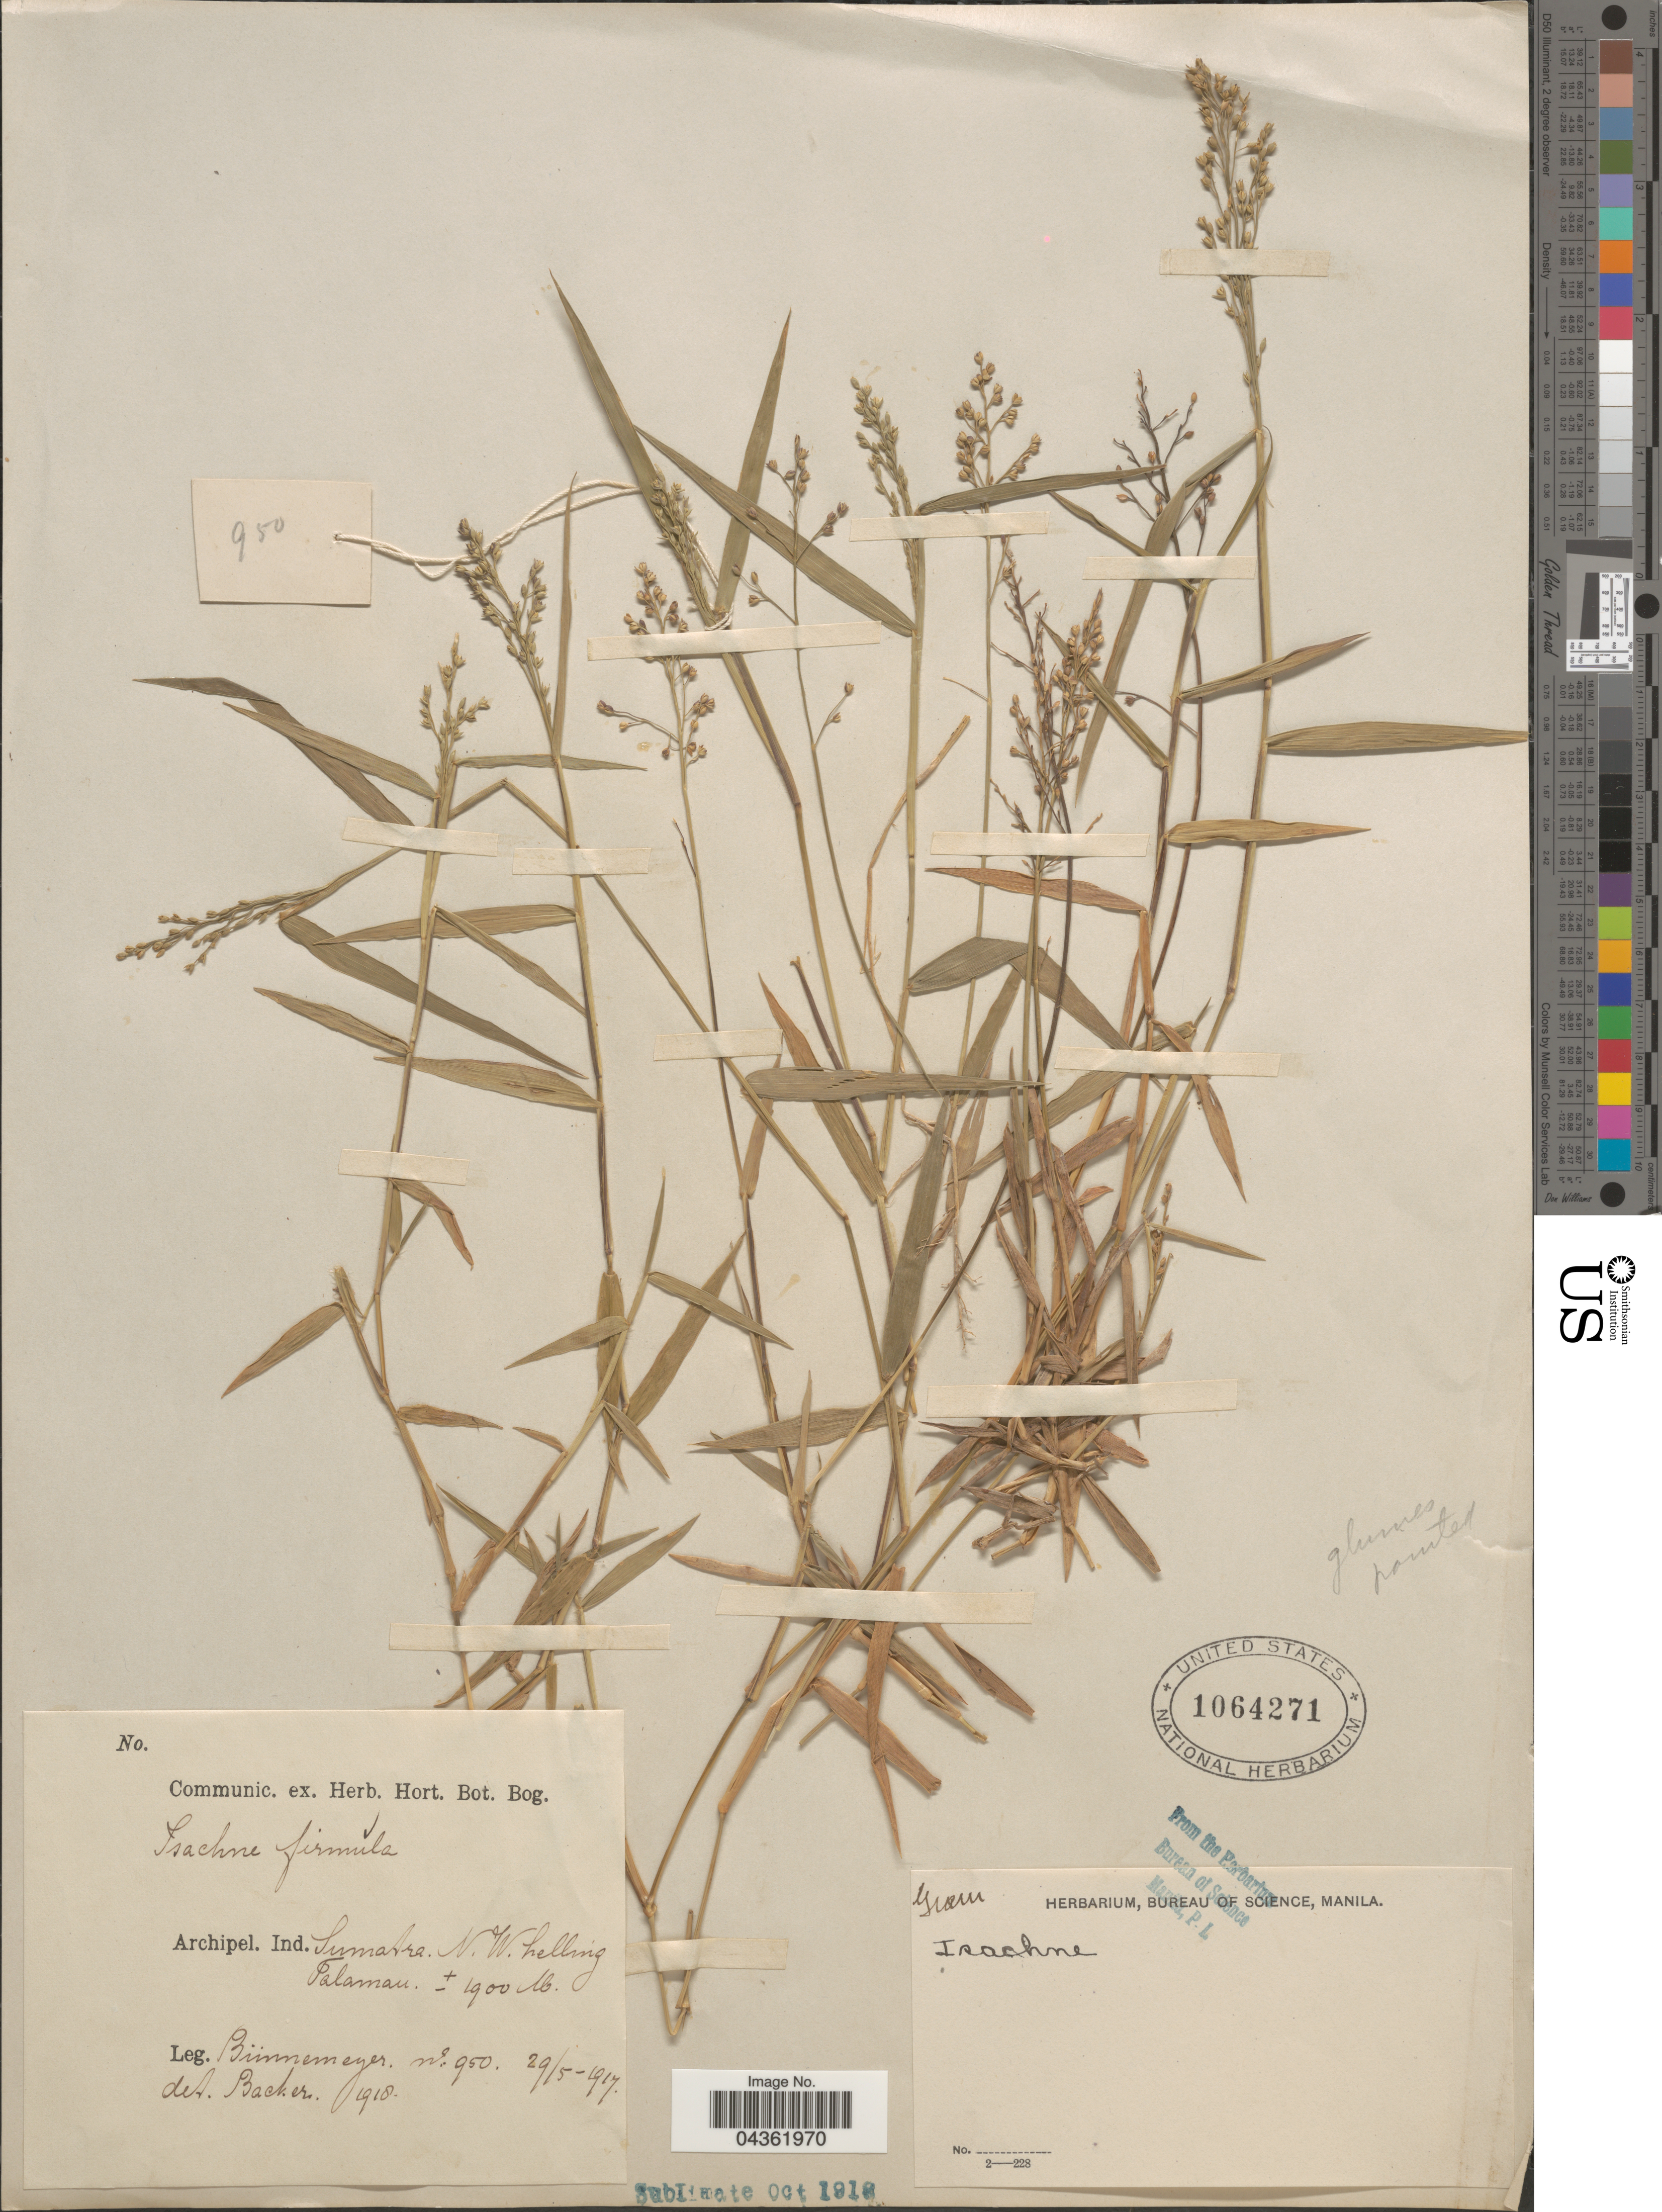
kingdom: Plantae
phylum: Tracheophyta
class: Liliopsida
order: Poales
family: Poaceae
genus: Isachne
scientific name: Isachne sp.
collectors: Bunnemeyer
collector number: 950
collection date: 1917-05-29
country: Indonesia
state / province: Sumatra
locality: Archipel. Ind. Sumatra. N. W. helling Talamau.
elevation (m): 1900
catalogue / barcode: US 1064271